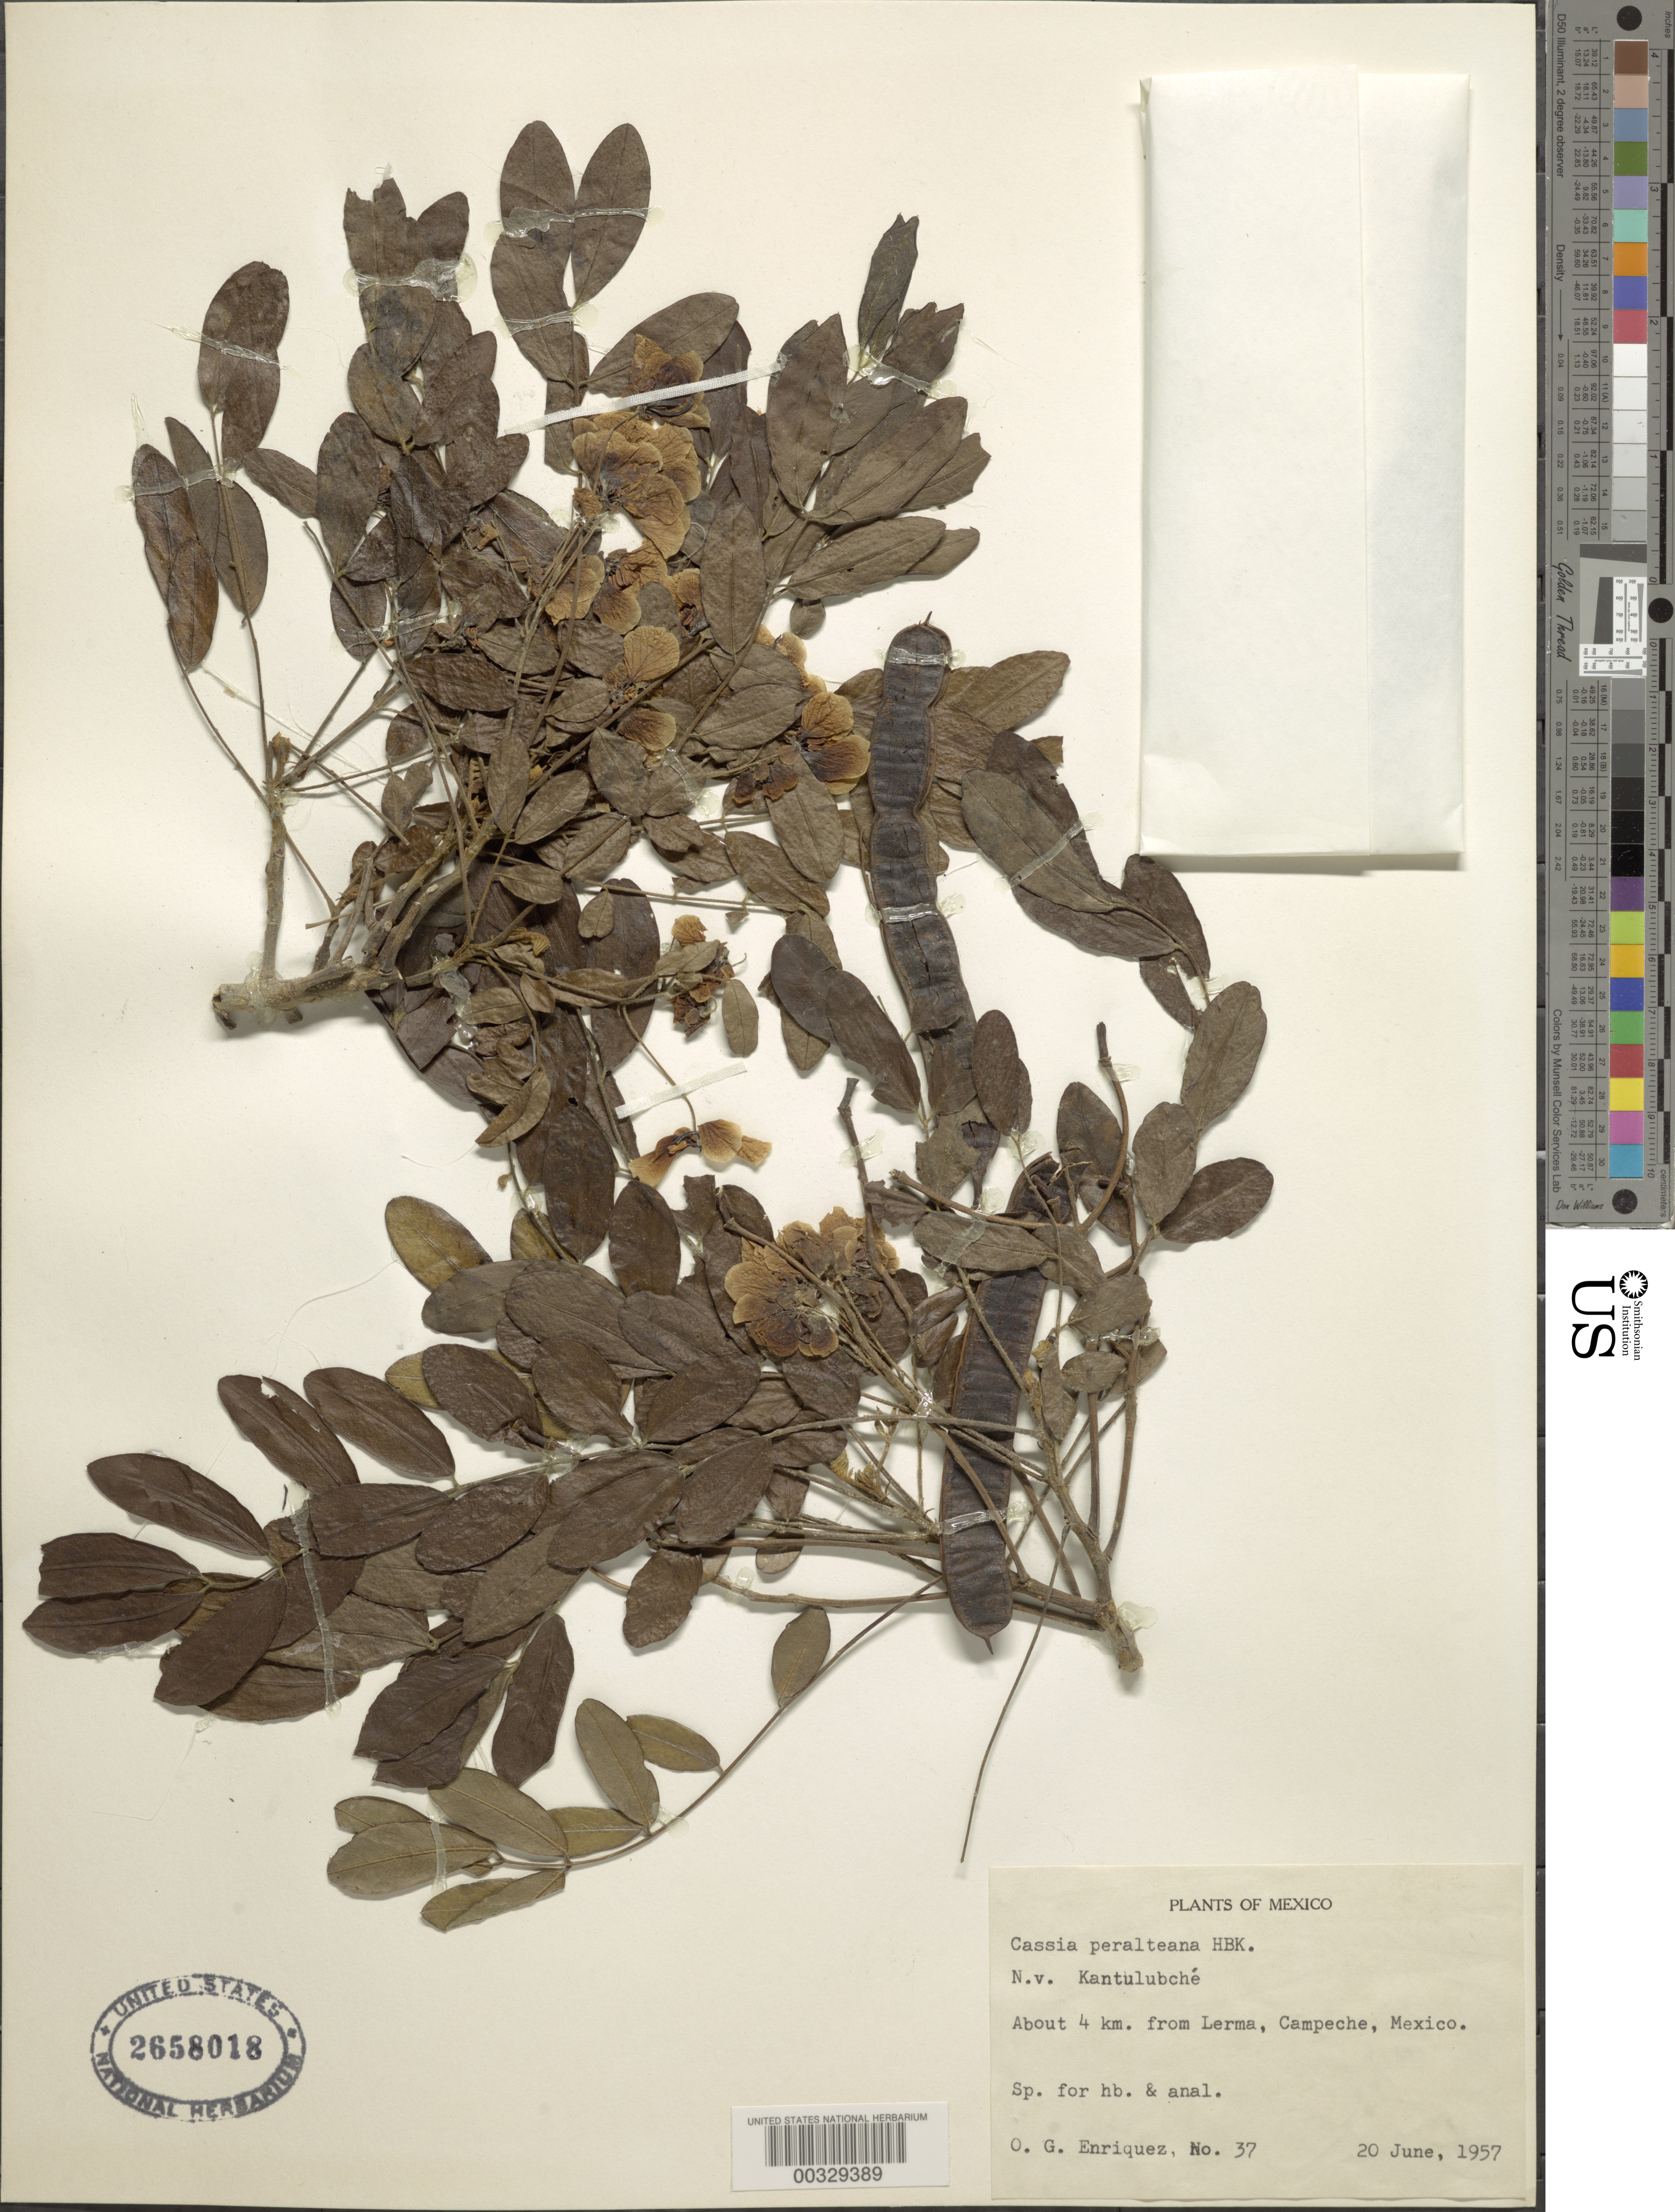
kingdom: Plantae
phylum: Tracheophyta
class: Magnoliopsida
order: Fabales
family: Fabaceae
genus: Senna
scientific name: Senna peralteana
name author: (Kunth) H.S. Irwin & Barneby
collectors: O. Enriquez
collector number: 37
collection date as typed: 20 Jun 1957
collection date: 1957-06-20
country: Mexico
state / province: Campeche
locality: About 4 km from Lerma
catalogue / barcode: US 2658018